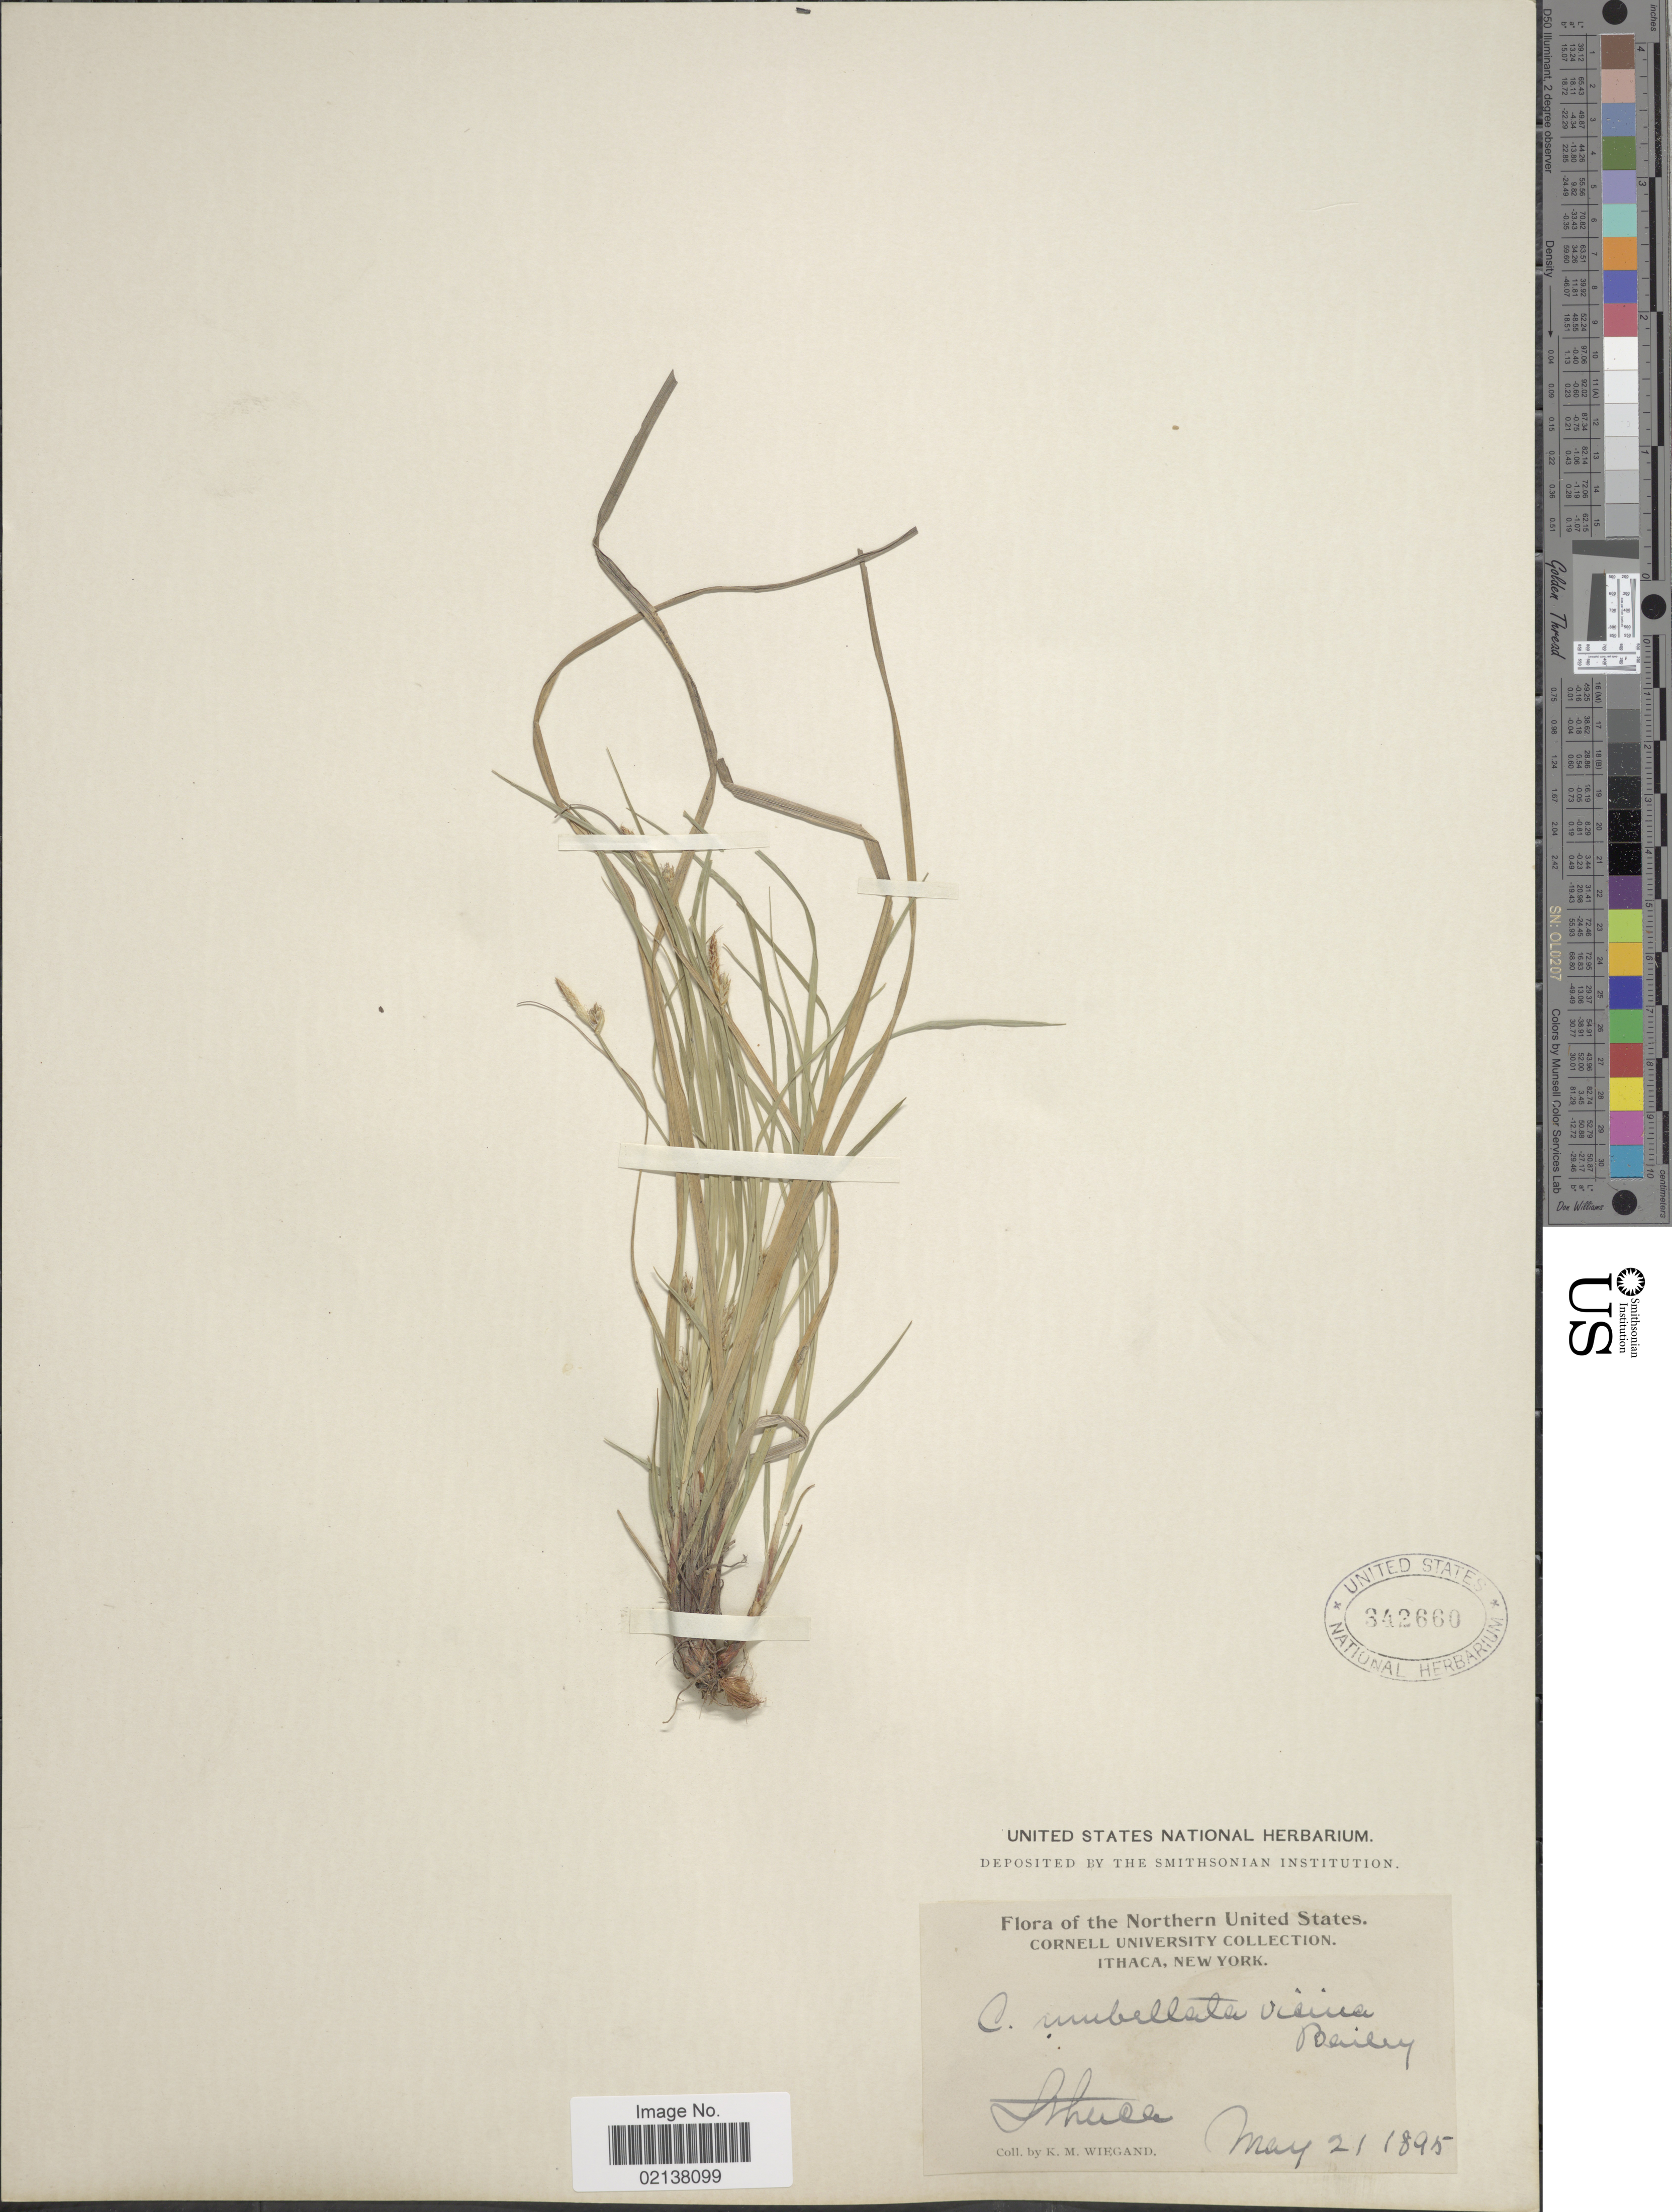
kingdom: Plantae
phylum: Tracheophyta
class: Liliopsida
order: Poales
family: Cyperaceae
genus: Carex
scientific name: Carex umbellata var. vicina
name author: Dewey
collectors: K. M. Wiegand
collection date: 1895-05-21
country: United States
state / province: New York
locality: Ithaca.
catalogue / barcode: US 342660